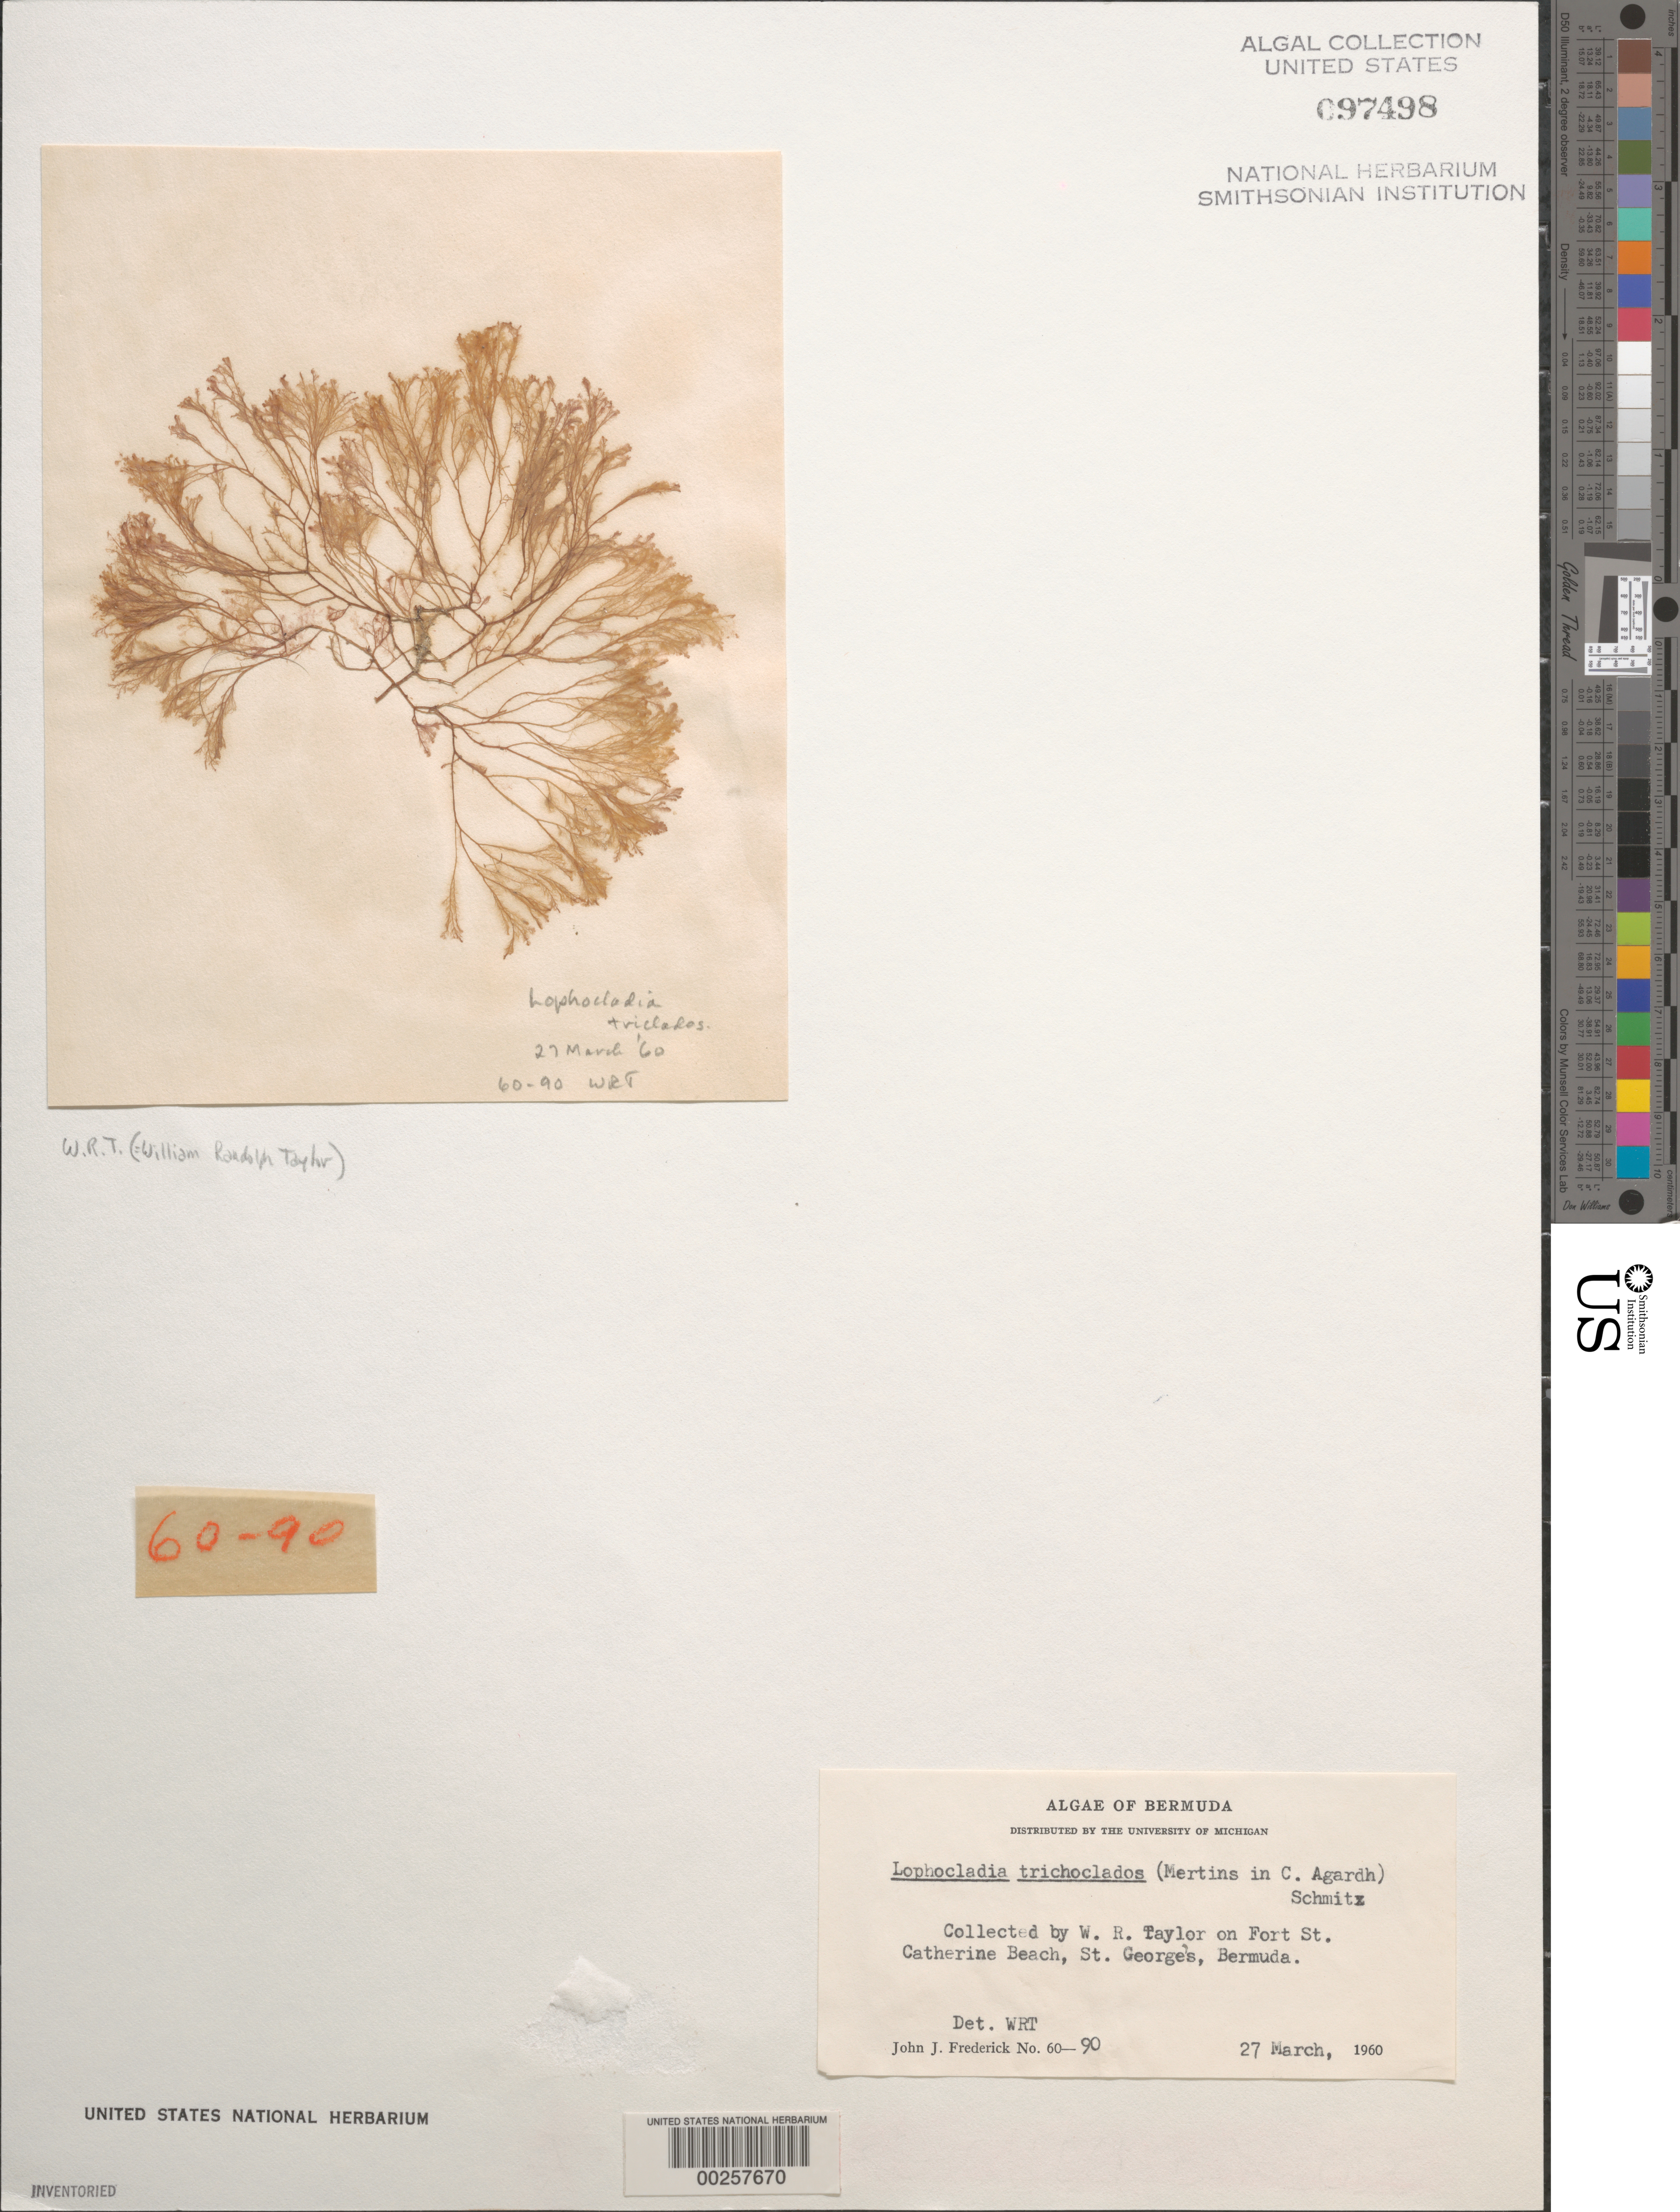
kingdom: Plantae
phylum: Rhodophyta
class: Florideophyceae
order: Ceramiales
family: Rhodomelaceae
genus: Lophocladia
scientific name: Lophocladia trichoclados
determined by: Taylor, William R.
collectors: J. Frederick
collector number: JJF 60-90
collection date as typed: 27 Mar 1960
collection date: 1960-03-27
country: Bermuda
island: St. George's Island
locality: Fort St. Catherine Beach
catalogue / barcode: US 97498